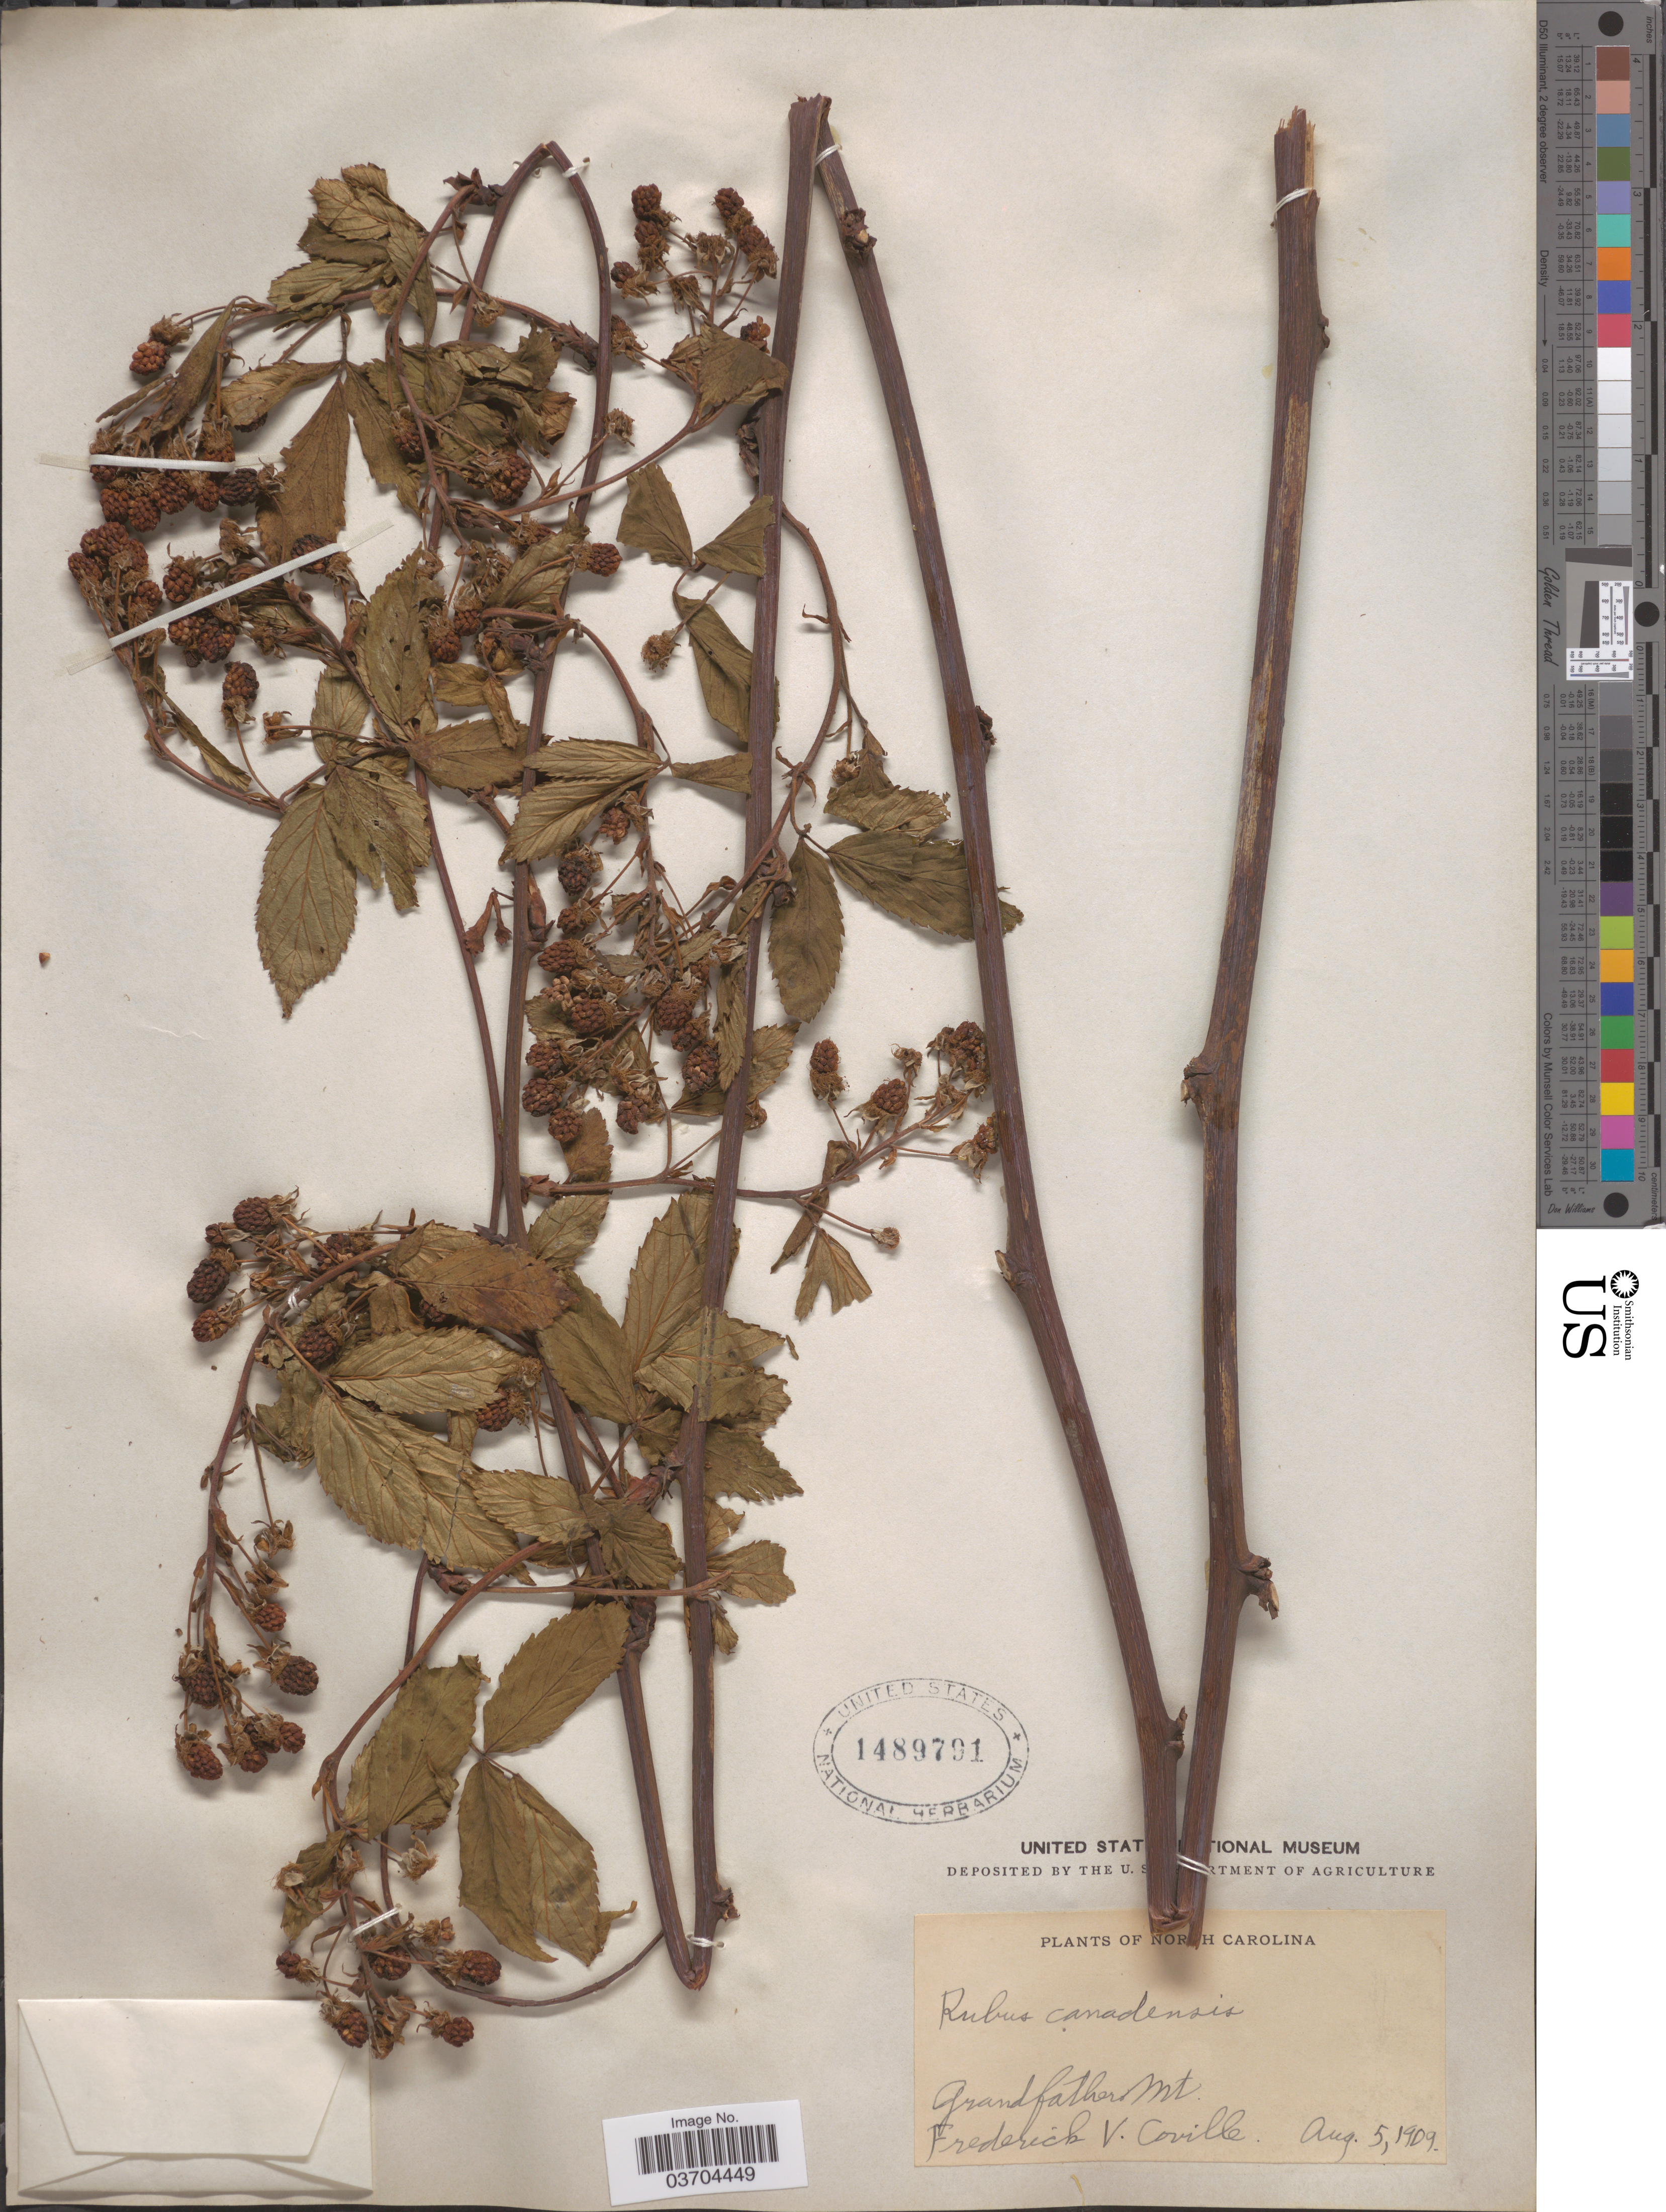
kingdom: Plantae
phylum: Tracheophyta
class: Magnoliopsida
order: Rosales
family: Rosaceae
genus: Rubus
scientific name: Rubus canadensis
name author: L.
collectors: F. V. Coville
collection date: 1909-08-05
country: United States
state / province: North Carolina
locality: Grandfather Mt.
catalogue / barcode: US 1489791